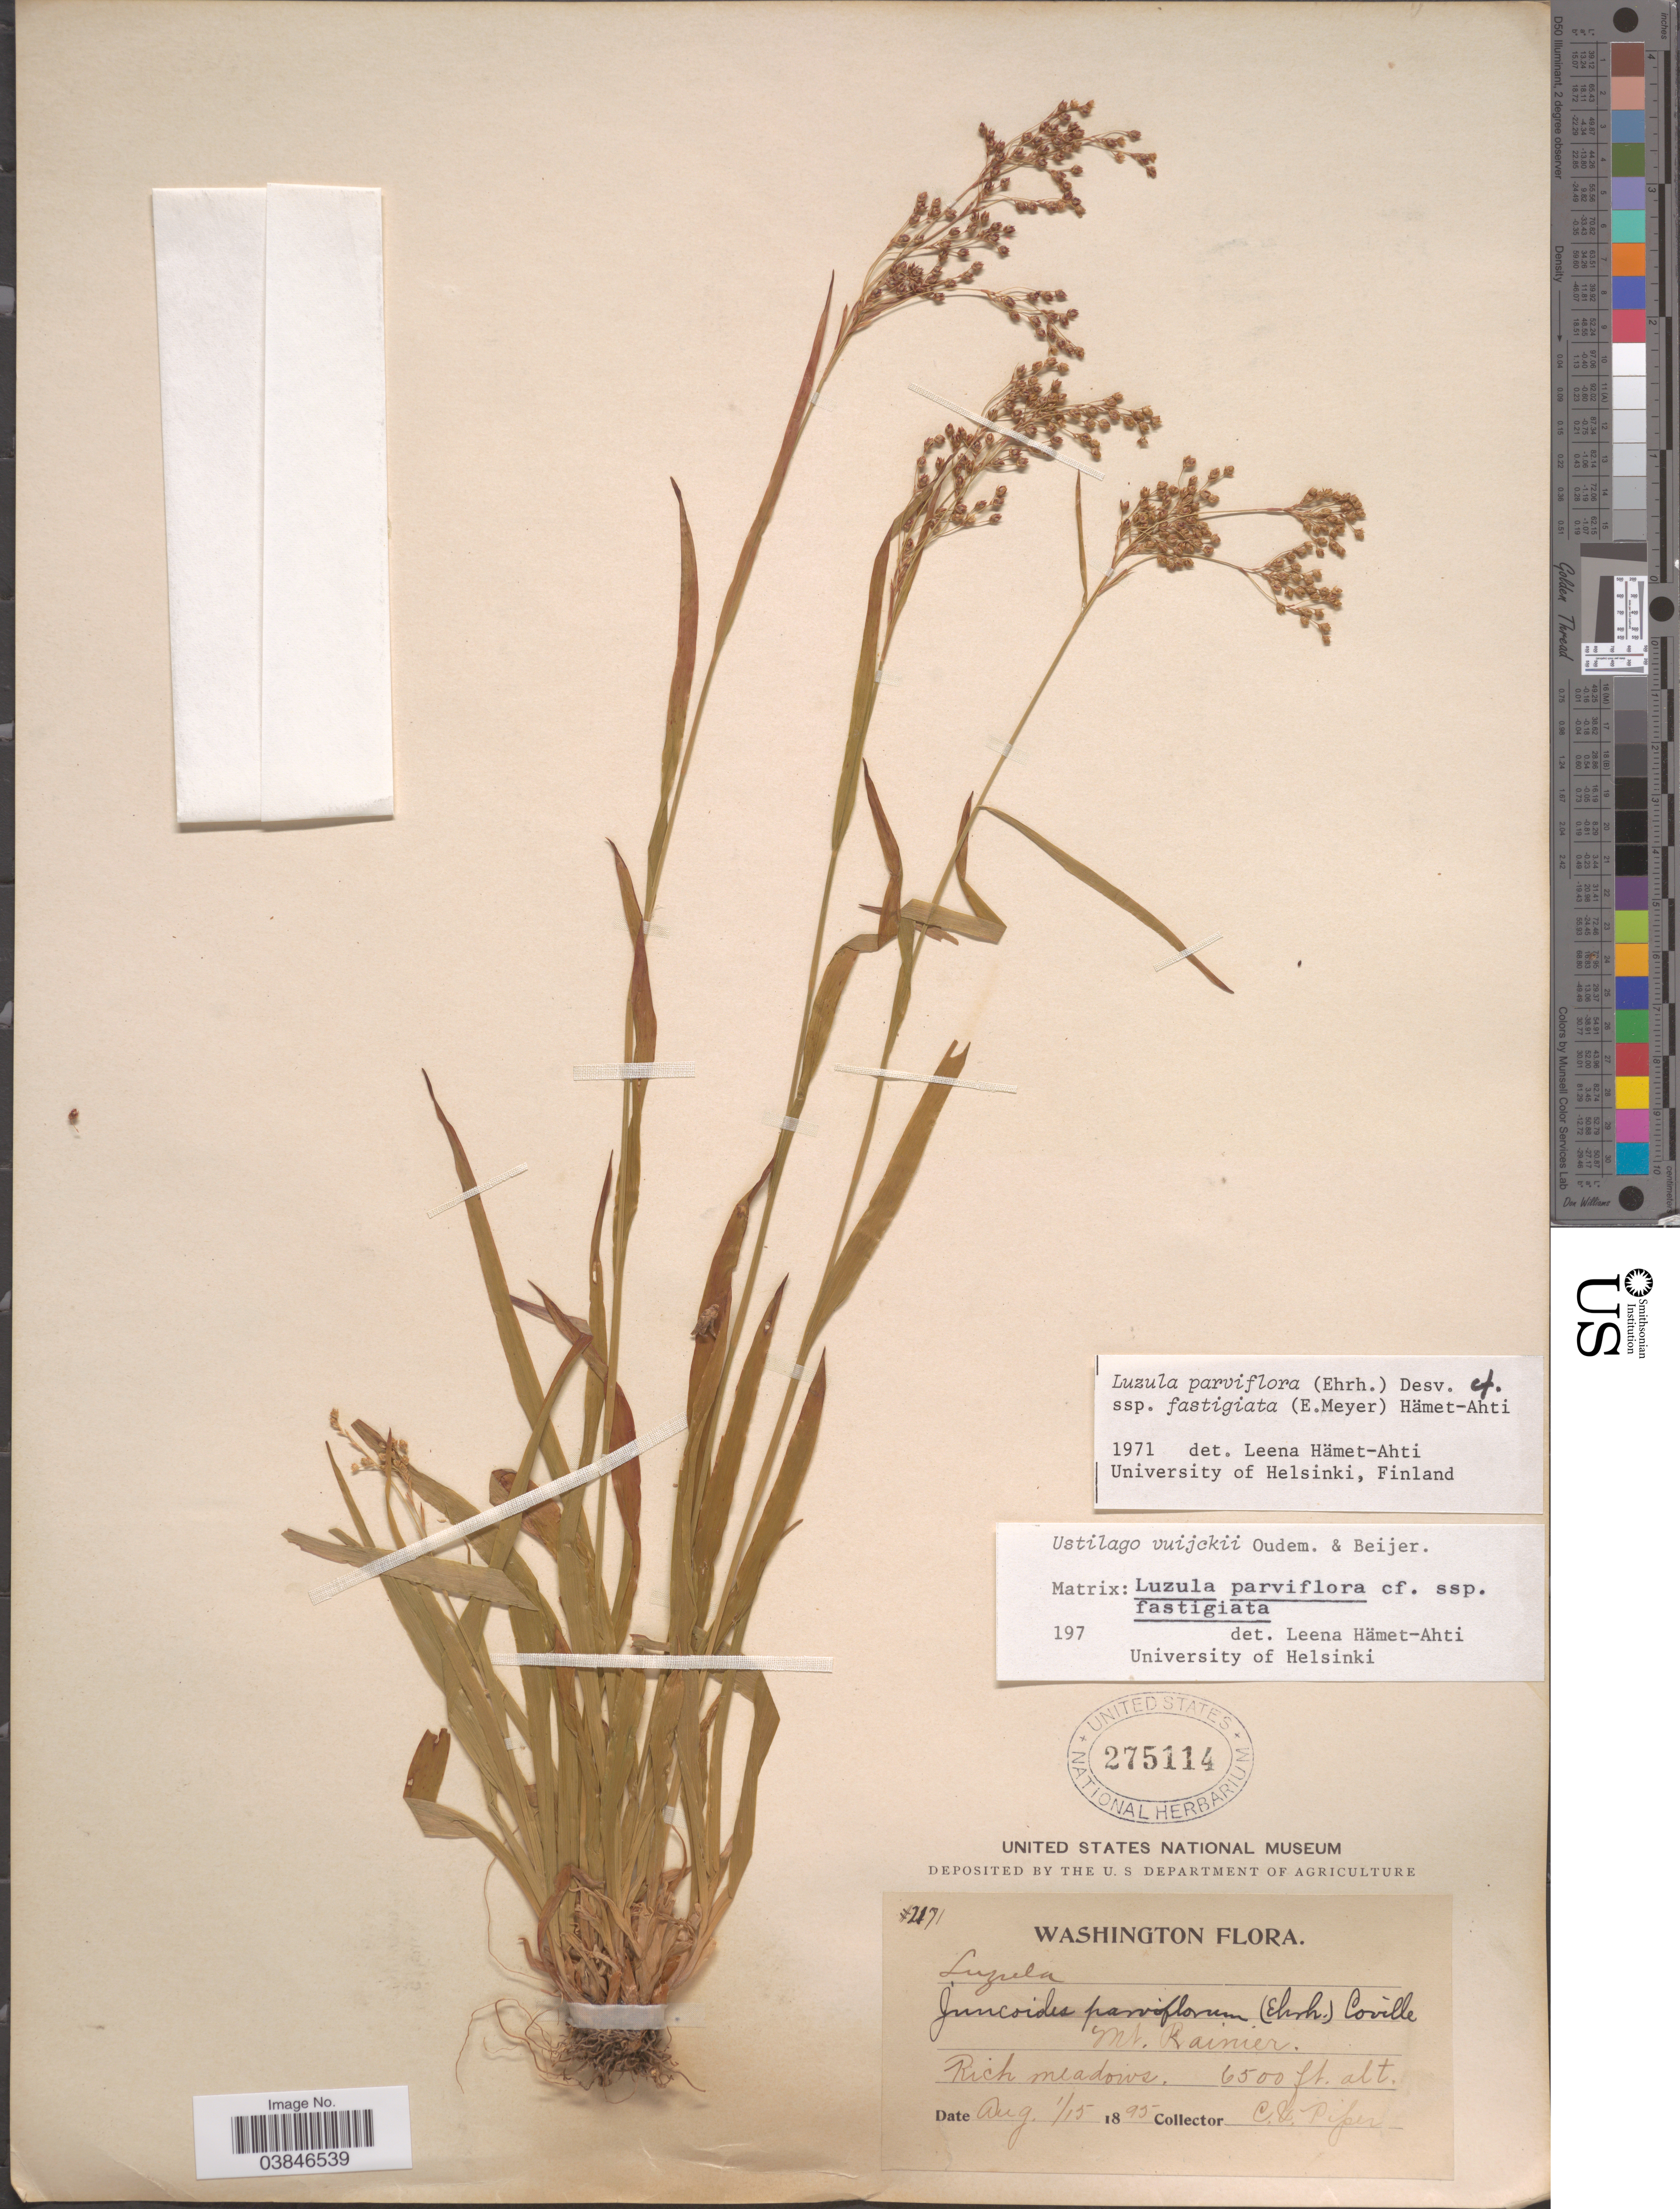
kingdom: Plantae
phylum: Tracheophyta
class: Liliopsida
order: Poales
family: Juncaceae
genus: Luzula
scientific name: Luzula parviflora subsp. fastigiata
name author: Buchenau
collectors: C. V. Piper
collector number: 2171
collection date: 1895-08-01/1895-08-15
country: United States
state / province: Washington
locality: Mt. Rainier. Rich meadows.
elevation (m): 1981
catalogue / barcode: US 275114